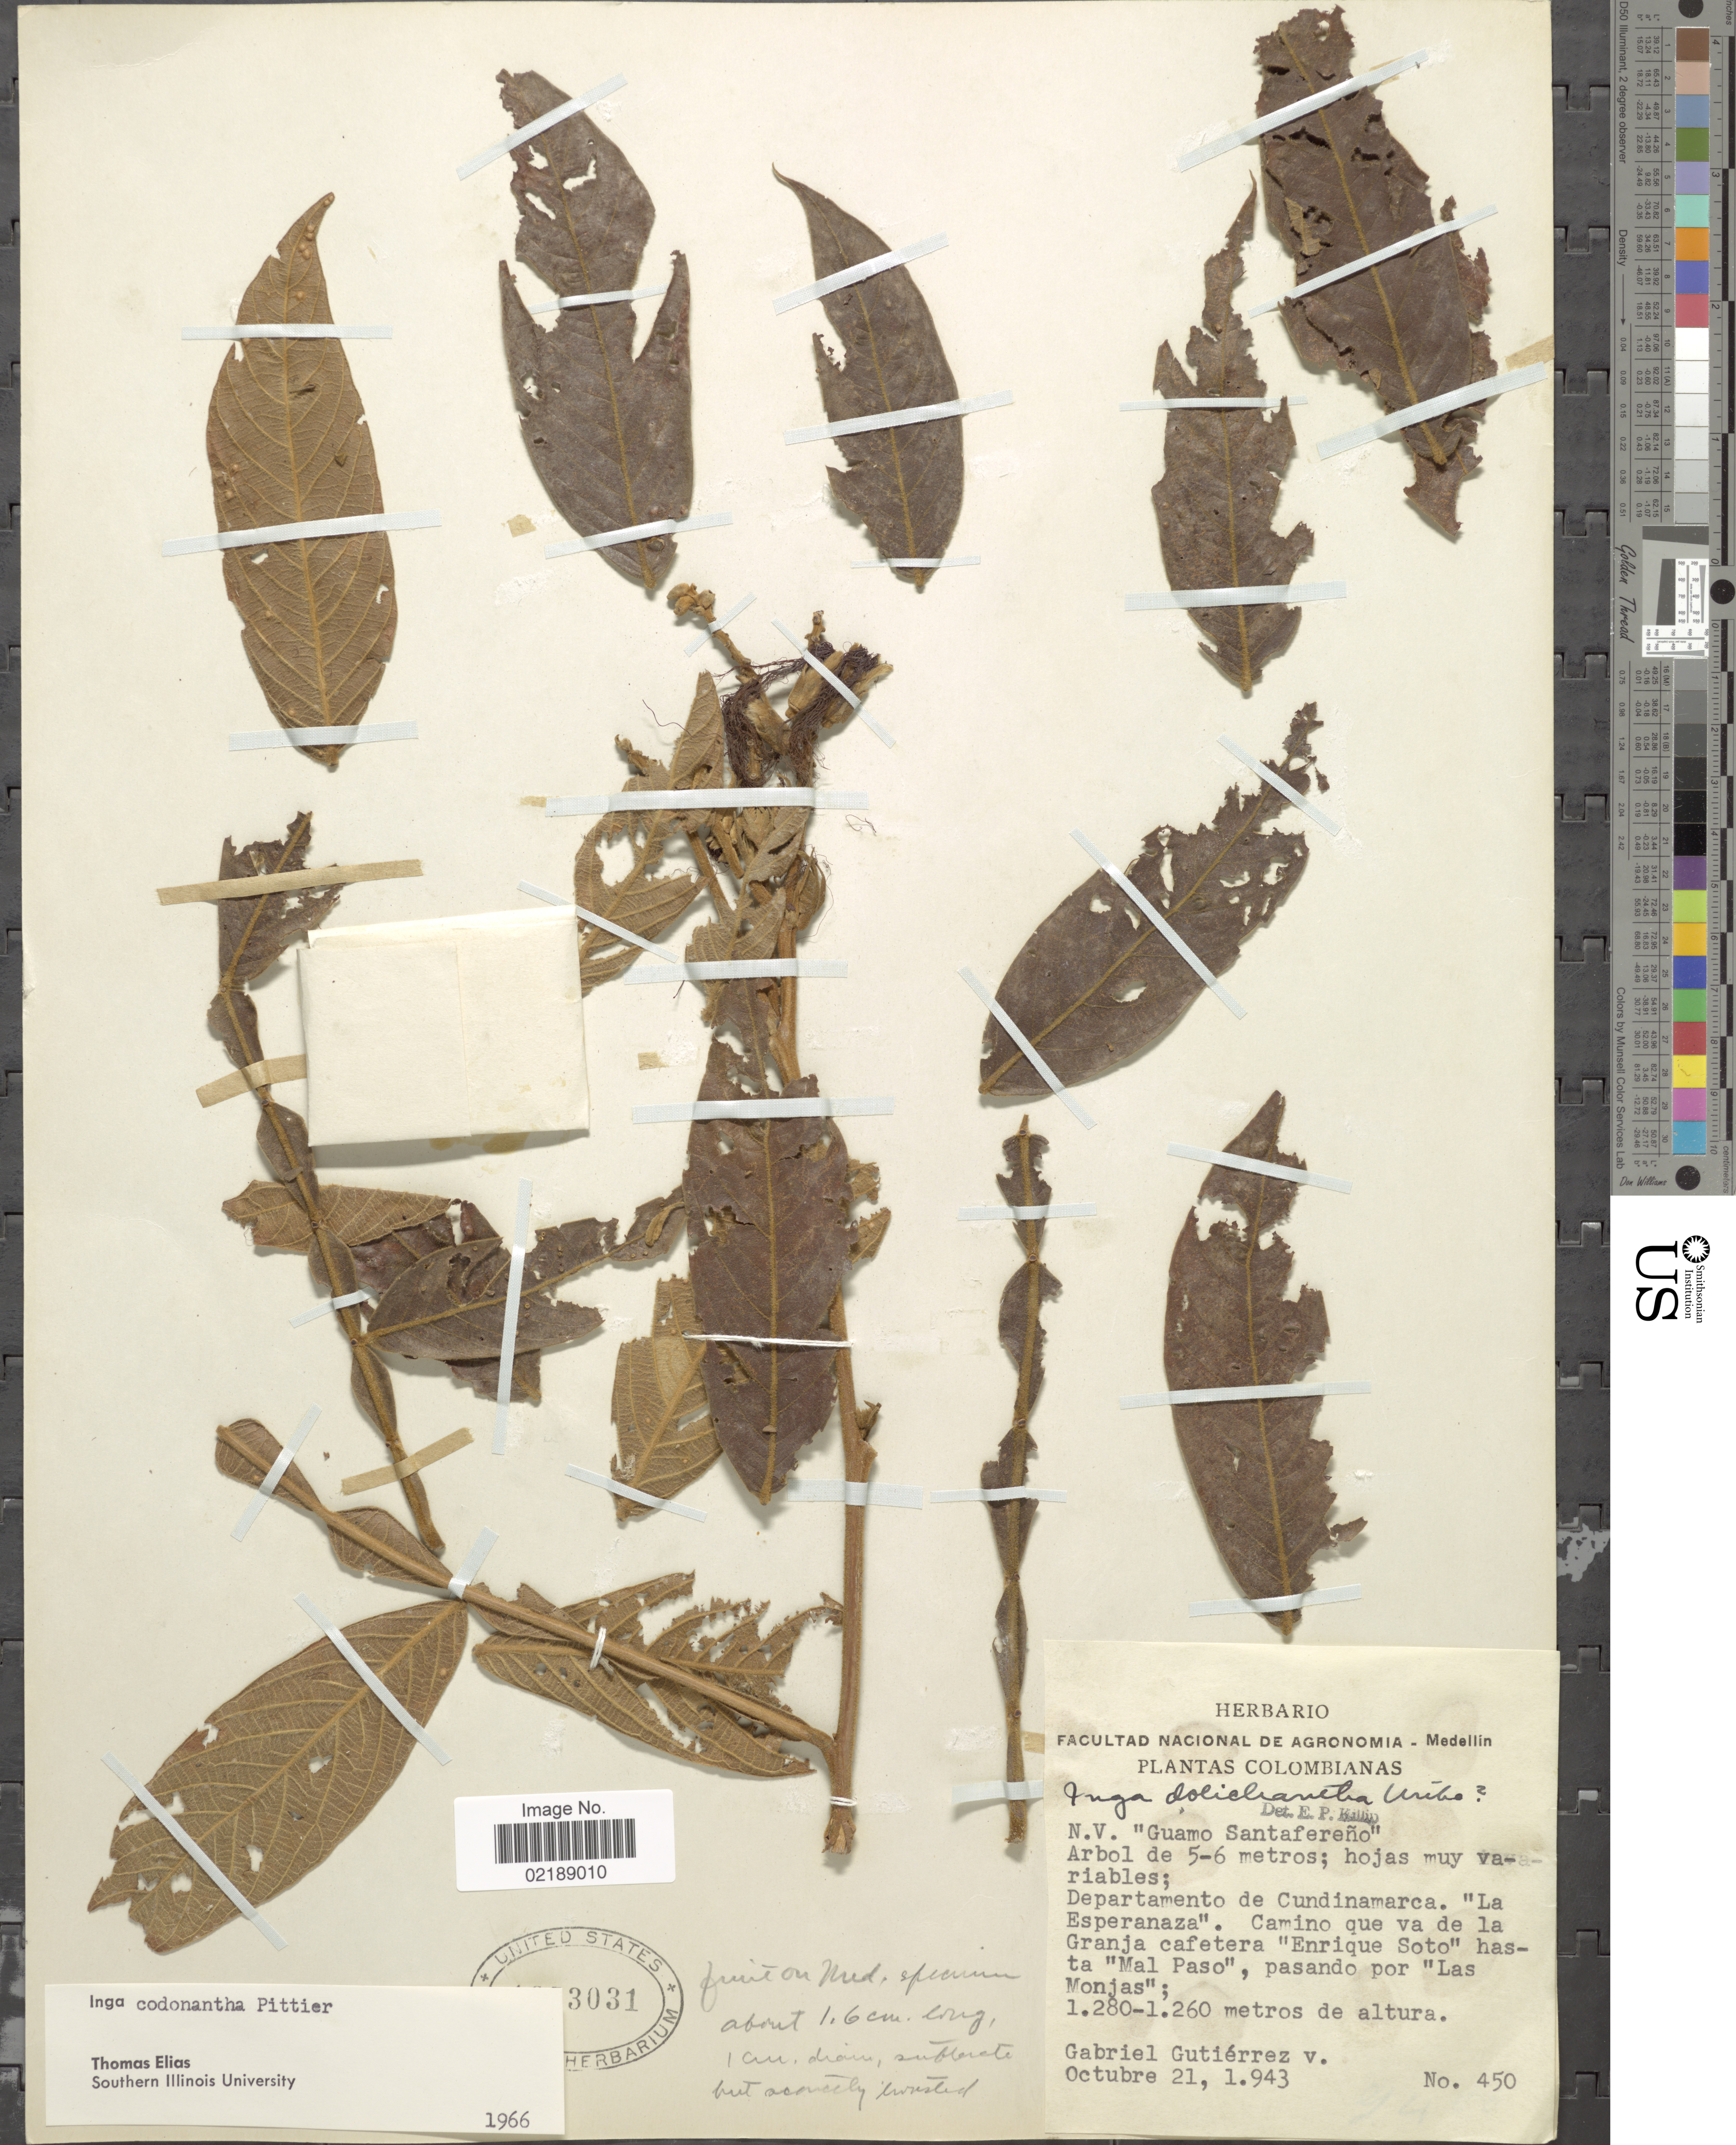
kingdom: Plantae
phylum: Tracheophyta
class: Magnoliopsida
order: Fabales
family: Fabaceae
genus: Inga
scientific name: Inga ornata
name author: Kunth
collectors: G. Gutiérrez V.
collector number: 450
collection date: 1943-10-21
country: Colombia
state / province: Cundinamarca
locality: Departamento de Cundinamarca. 'La Esperanza'. Camino que va de la Granja cafetera 'Enrique Soto' hasta 'Mal Paso', pasando por 'Las Monjas'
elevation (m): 1260